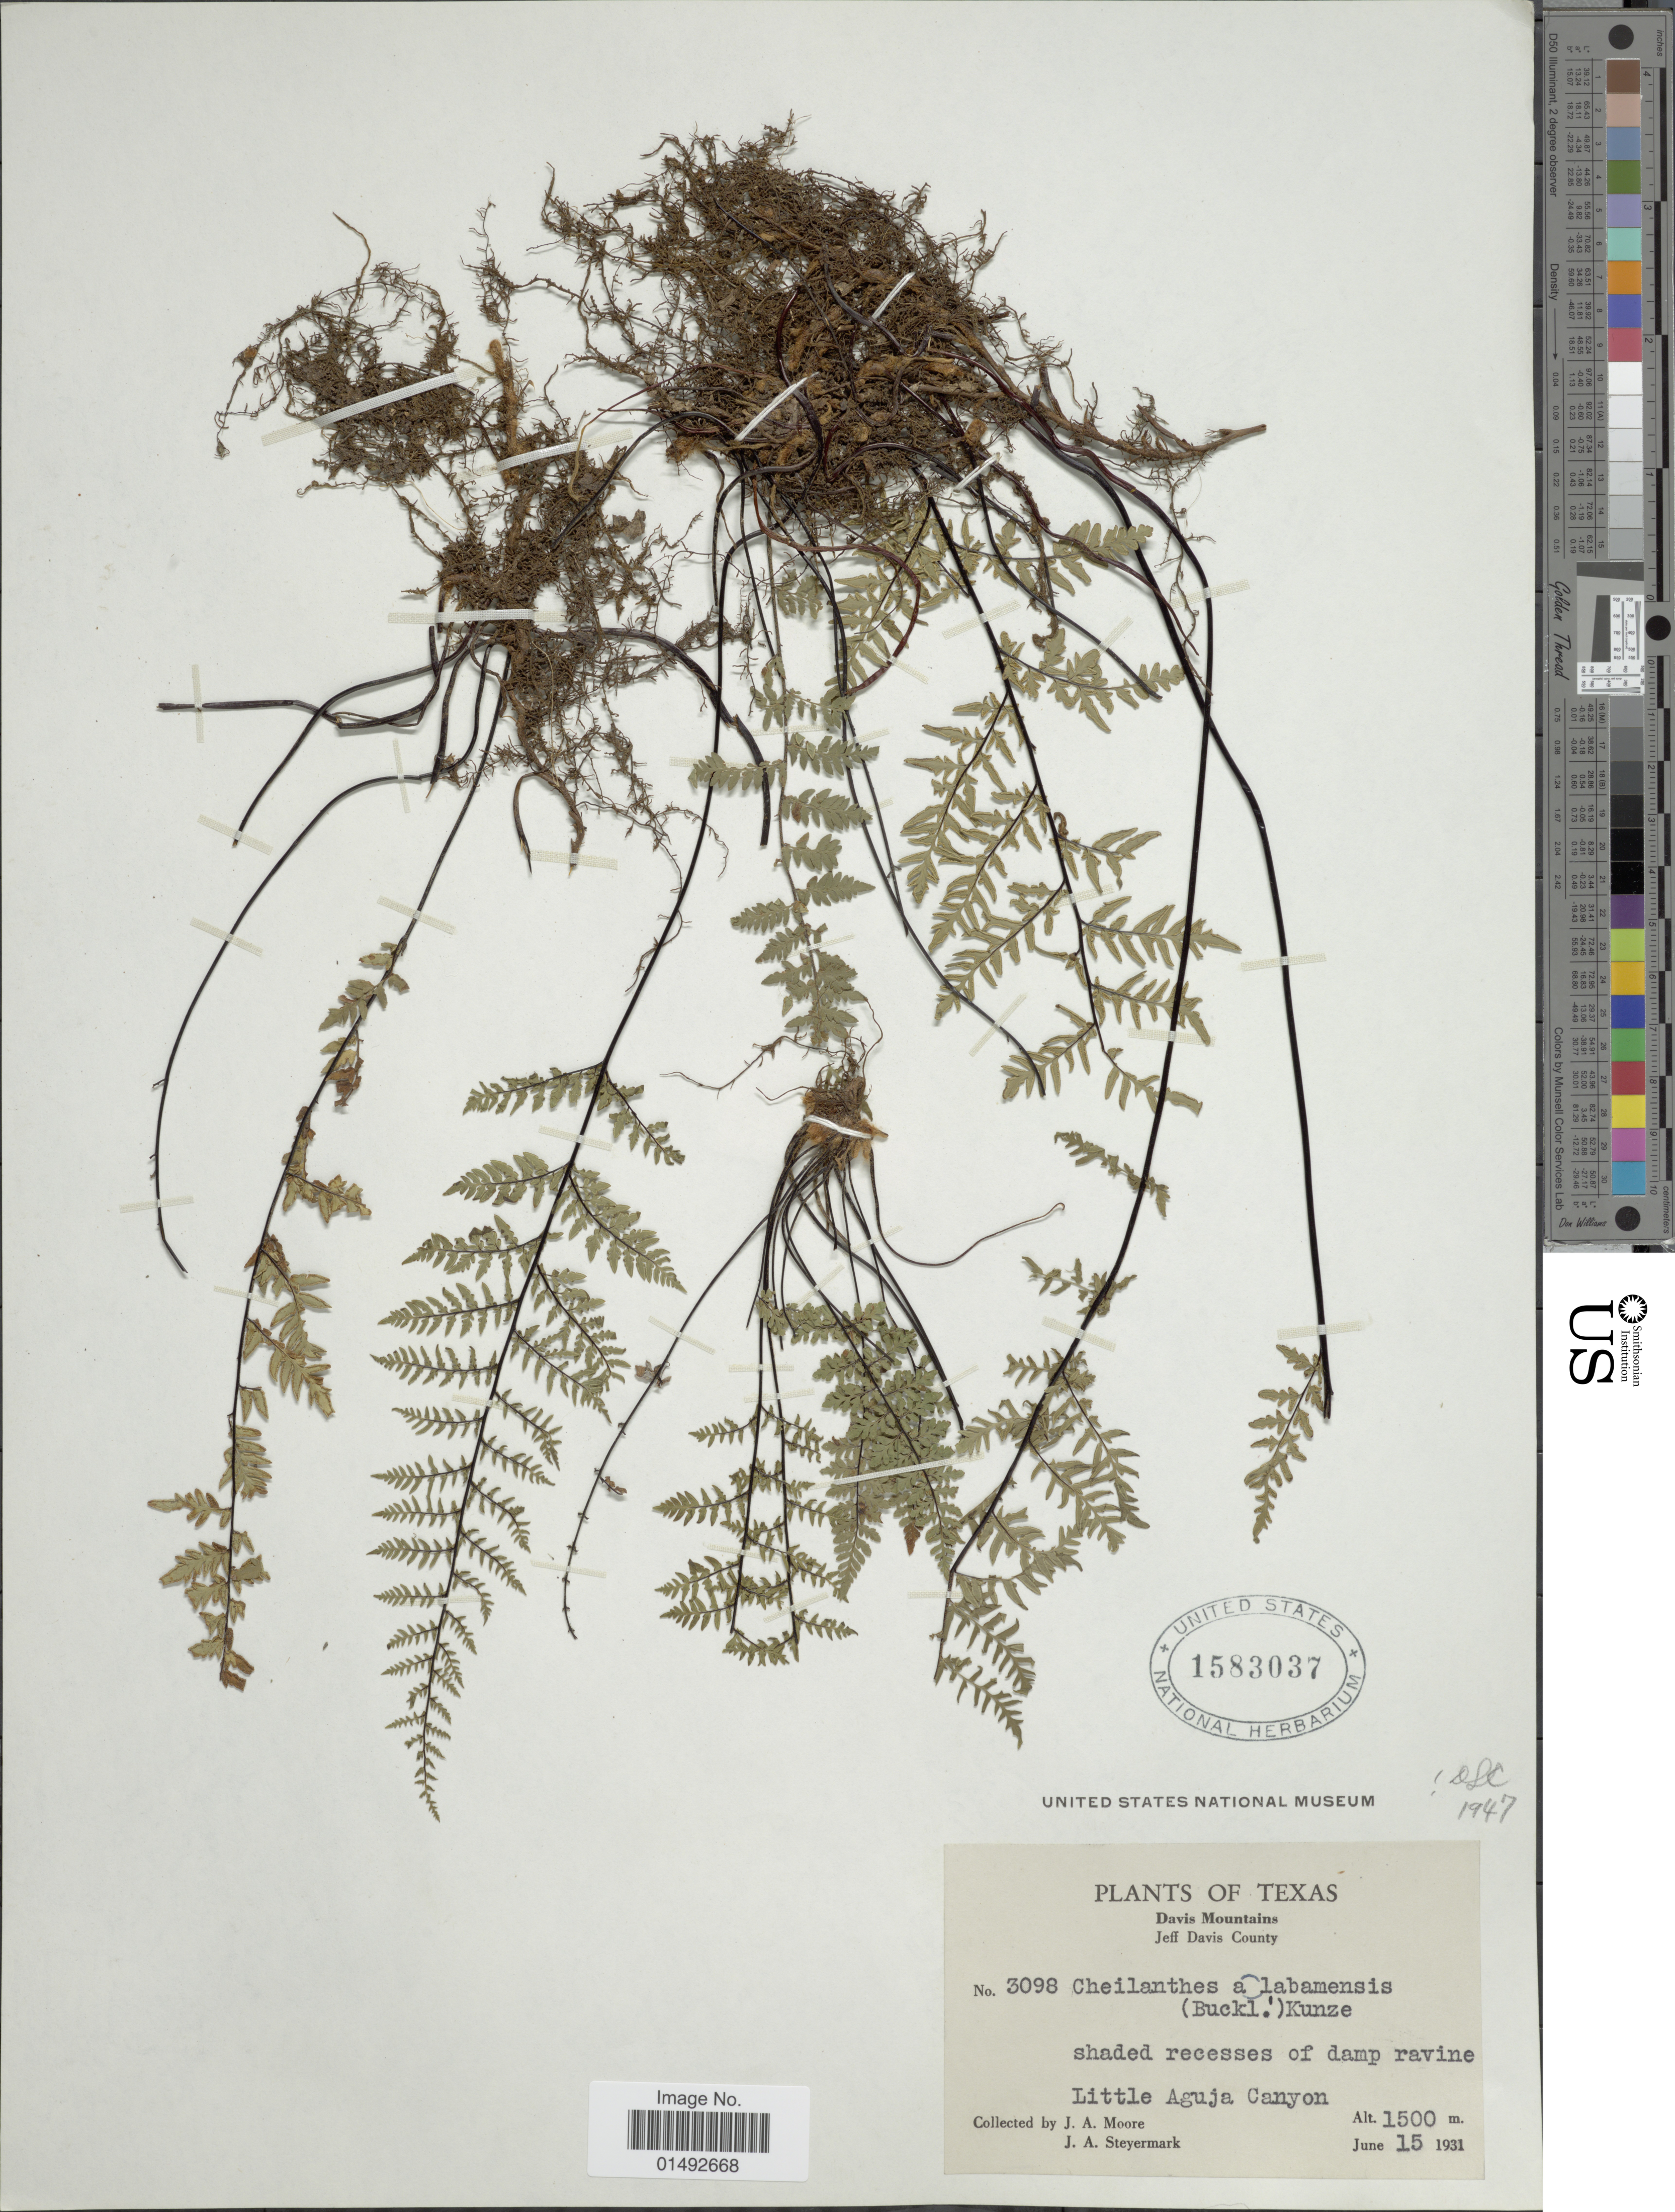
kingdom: Plantae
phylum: Tracheophyta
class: Polypodiopsida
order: Polypodiales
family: Pteridaceae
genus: Myriopteris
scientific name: Myriopteris alabamensis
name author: (Buckley) Grusz & Windham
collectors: J. A. Moore & J. Steyermark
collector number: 3098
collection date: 1931-06-15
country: United States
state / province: Texas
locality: Davis Mountains, Jeff Davis County, Little Aguja Canyon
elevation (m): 1500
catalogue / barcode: US 1583037